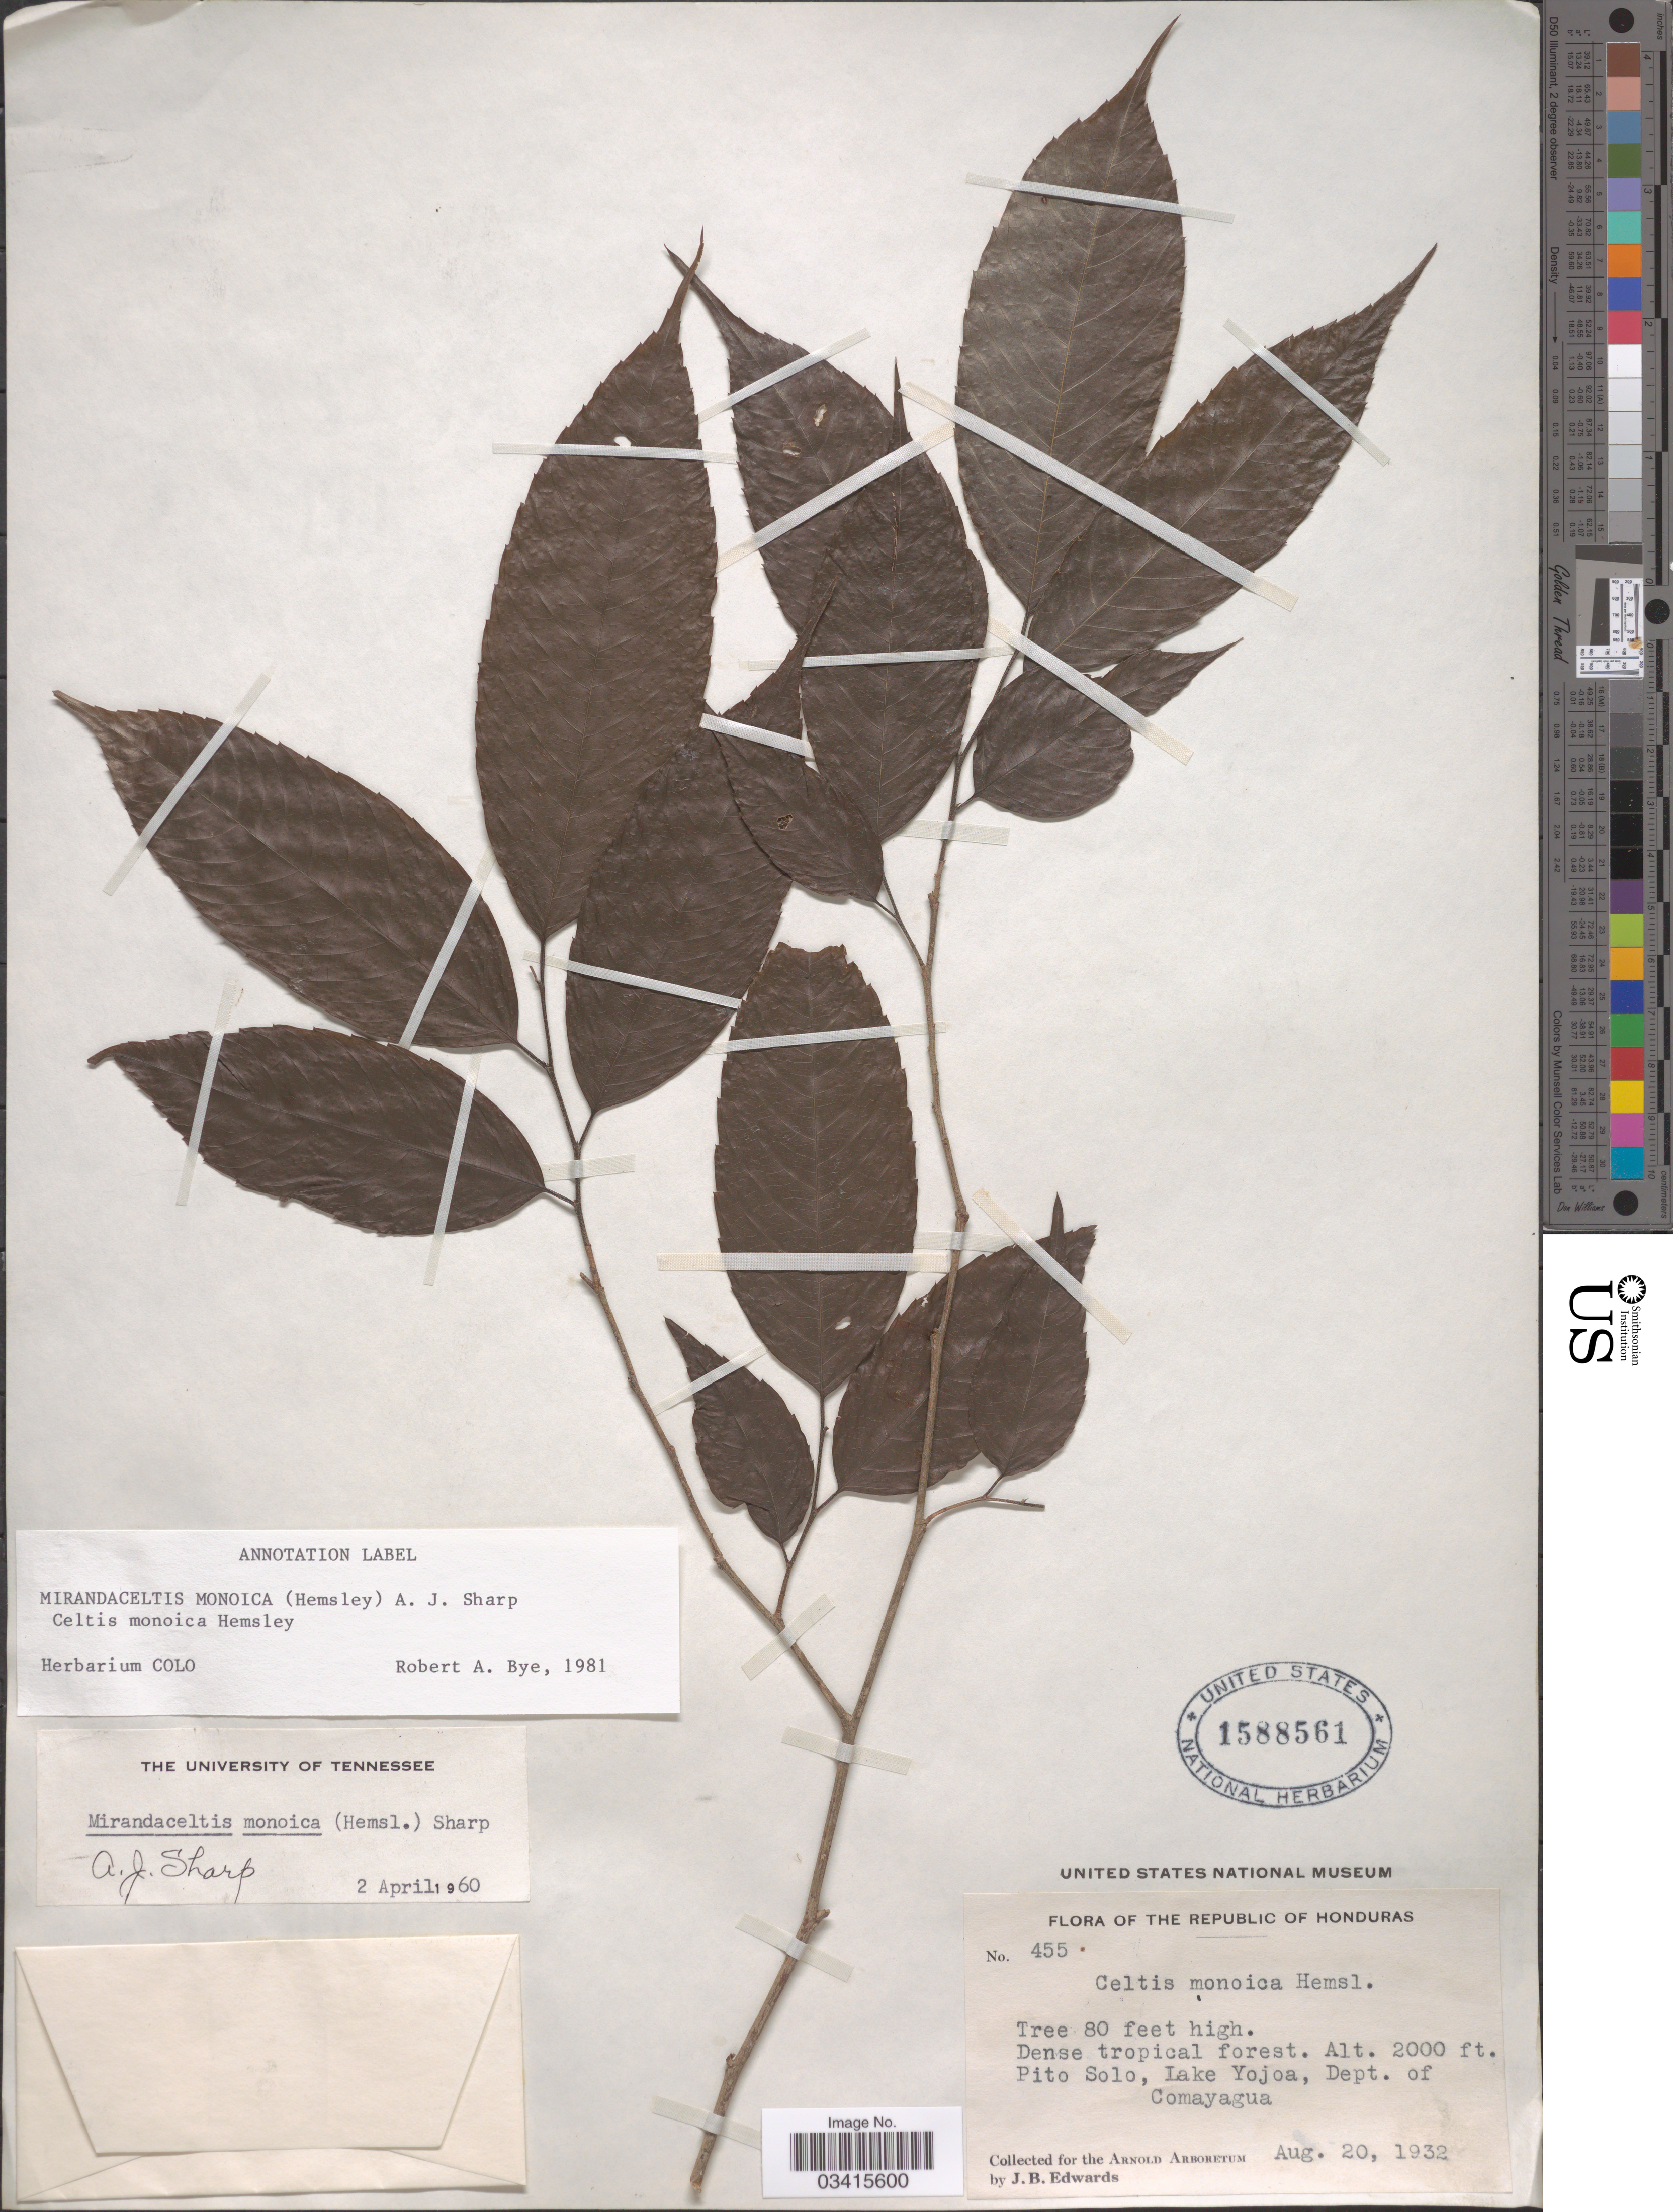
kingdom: Plantae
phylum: Tracheophyta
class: Magnoliopsida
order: Rosales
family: Cannabaceae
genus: Aphananthe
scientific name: Aphananthe monoica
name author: (Hemsl.) J.-F. Leroy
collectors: J. B. Edwards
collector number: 455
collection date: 1932-08-20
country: Honduras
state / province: Comayagua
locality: Pito Solo, Lake Yojoa, Dept. of Comayagua.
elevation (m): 610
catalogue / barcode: US 1588561